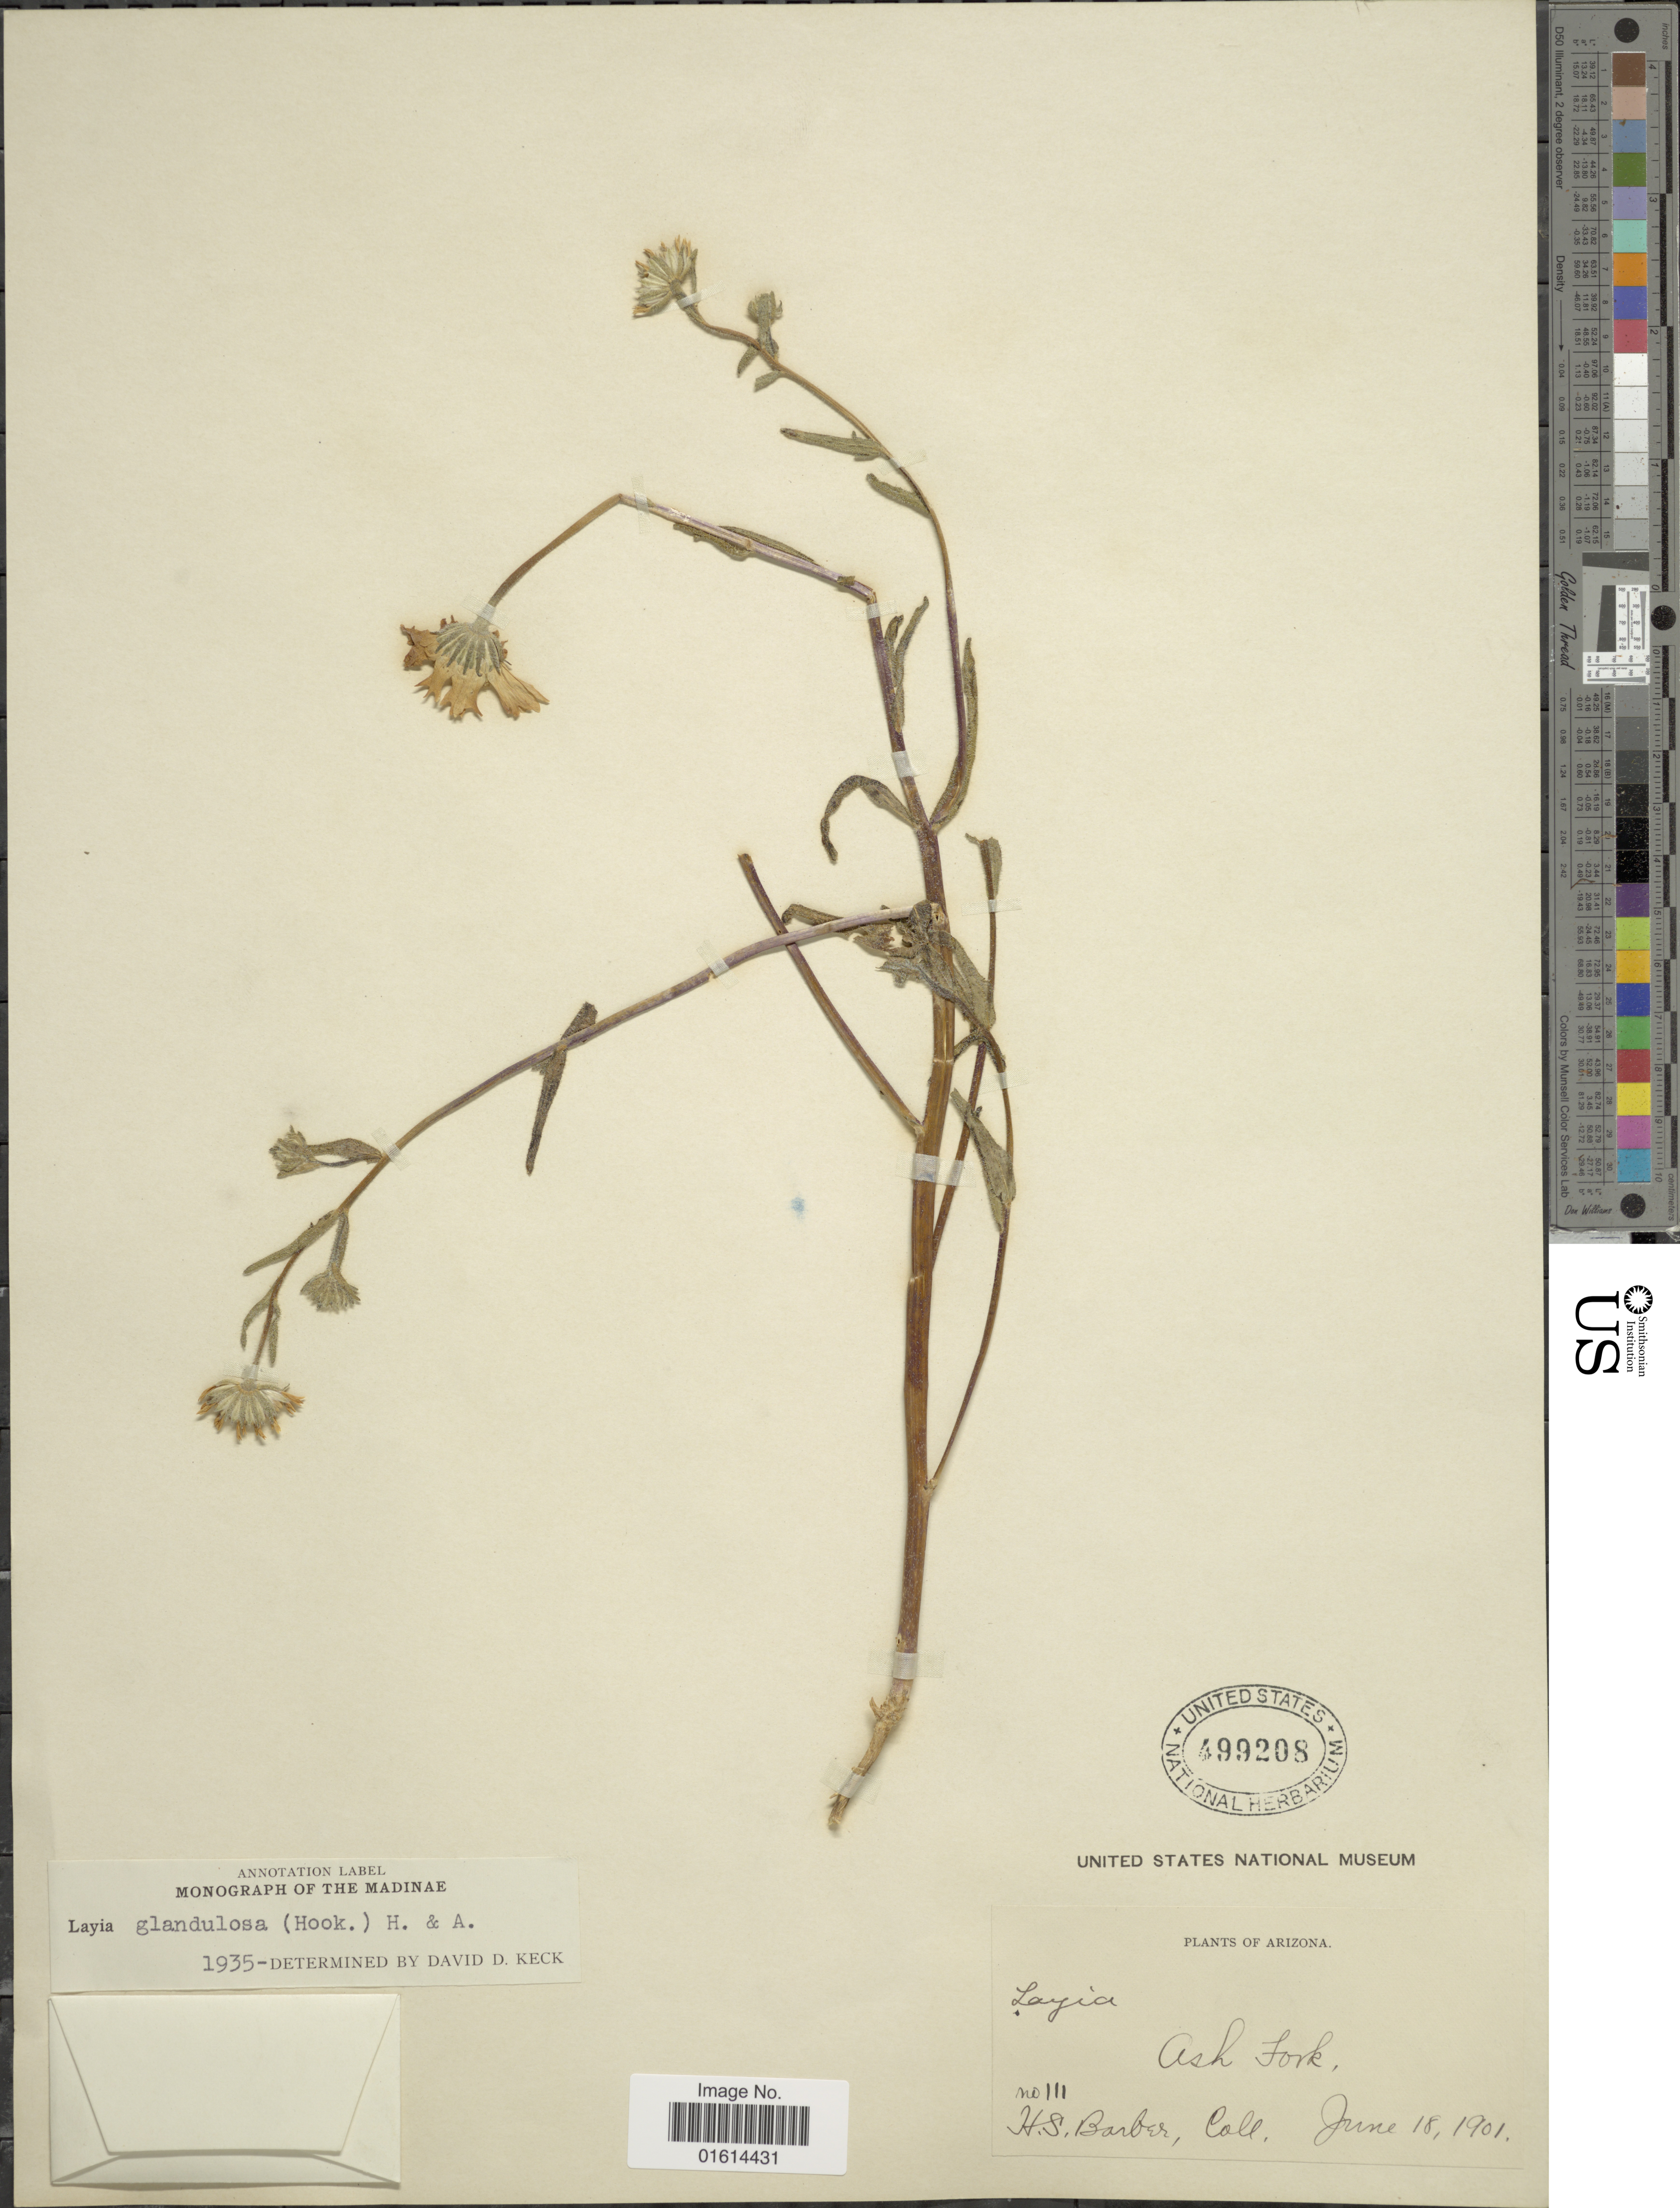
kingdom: Plantae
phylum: Tracheophyta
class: Magnoliopsida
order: Asterales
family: Asteraceae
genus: Layia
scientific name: Layia glandulosa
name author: Hook. & Arn.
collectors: H. Barber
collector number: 111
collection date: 1901-06-18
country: United States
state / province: Arizona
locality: Ash Fork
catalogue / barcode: US 499208